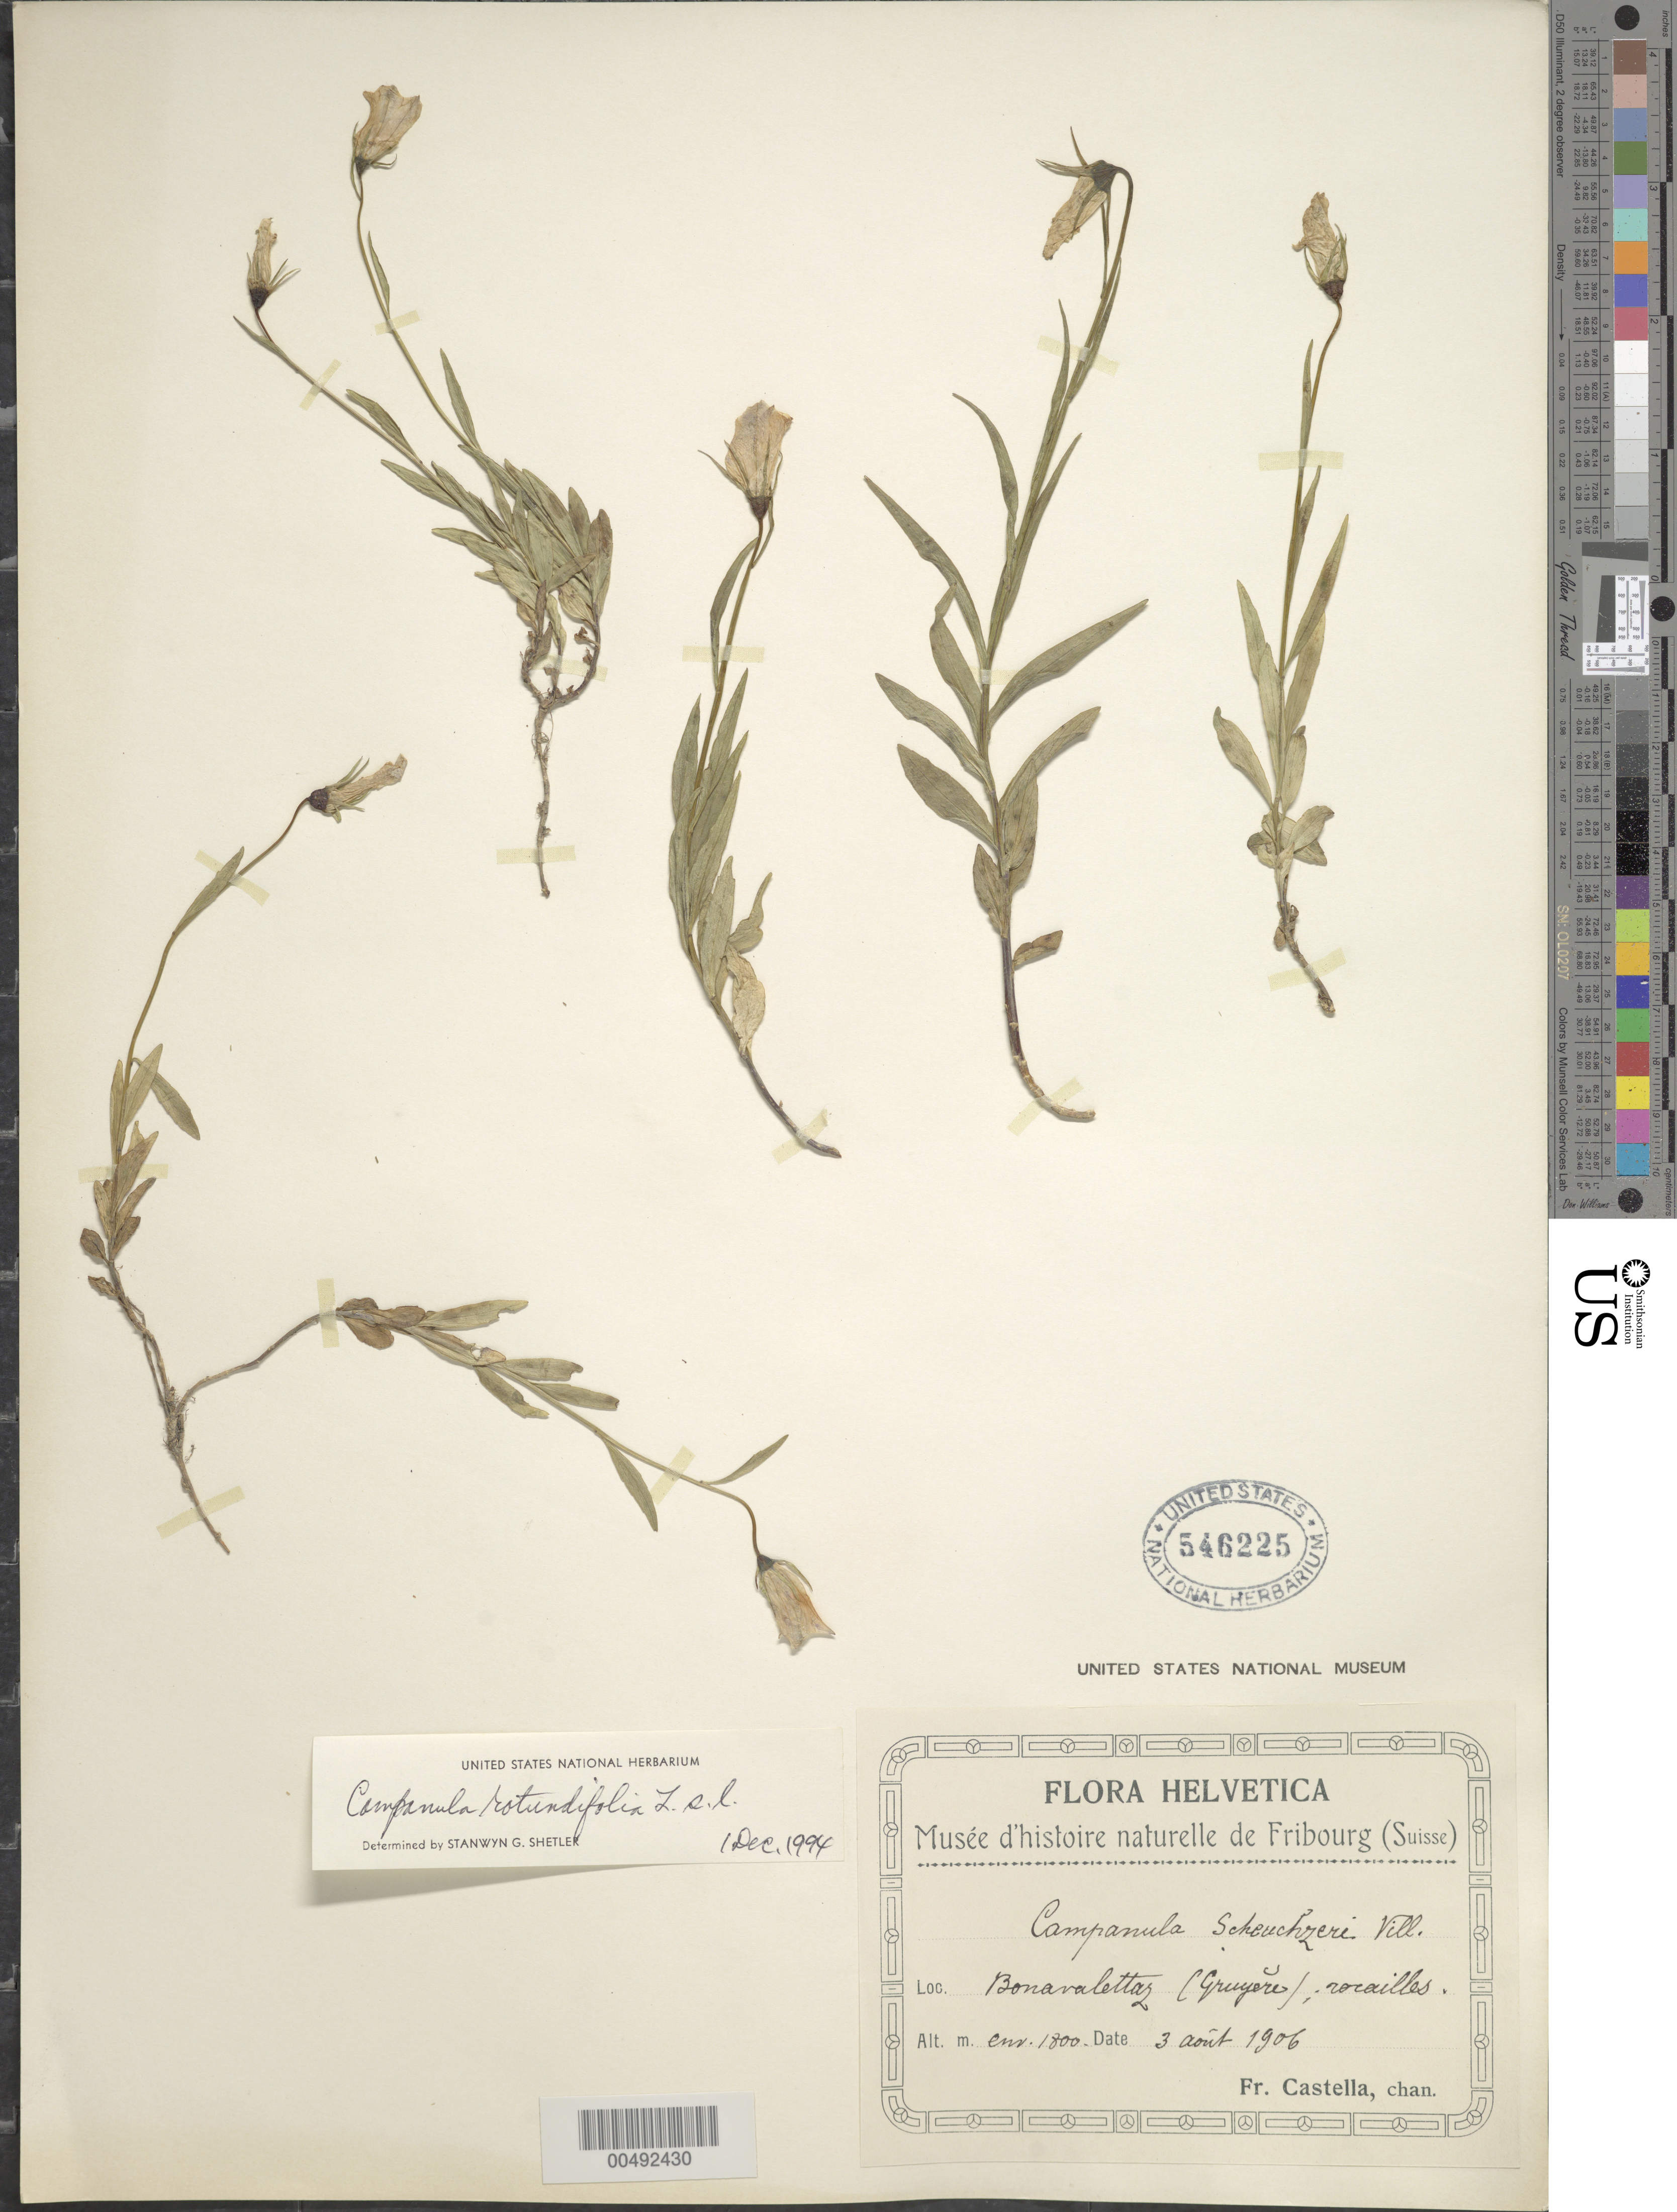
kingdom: Plantae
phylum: Tracheophyta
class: Magnoliopsida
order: Asterales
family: Campanulaceae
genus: Campanula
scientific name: Campanula rotundifolia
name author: L.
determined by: Shetler, Stanwyn G., (US), NMNH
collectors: Fr. Castella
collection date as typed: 03 Aug 1906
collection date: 1906-08-03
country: Switzerland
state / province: Fribourg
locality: Gruyère, Bonavalettaz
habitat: rocailles [rockworks]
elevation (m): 1800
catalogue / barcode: US 546225